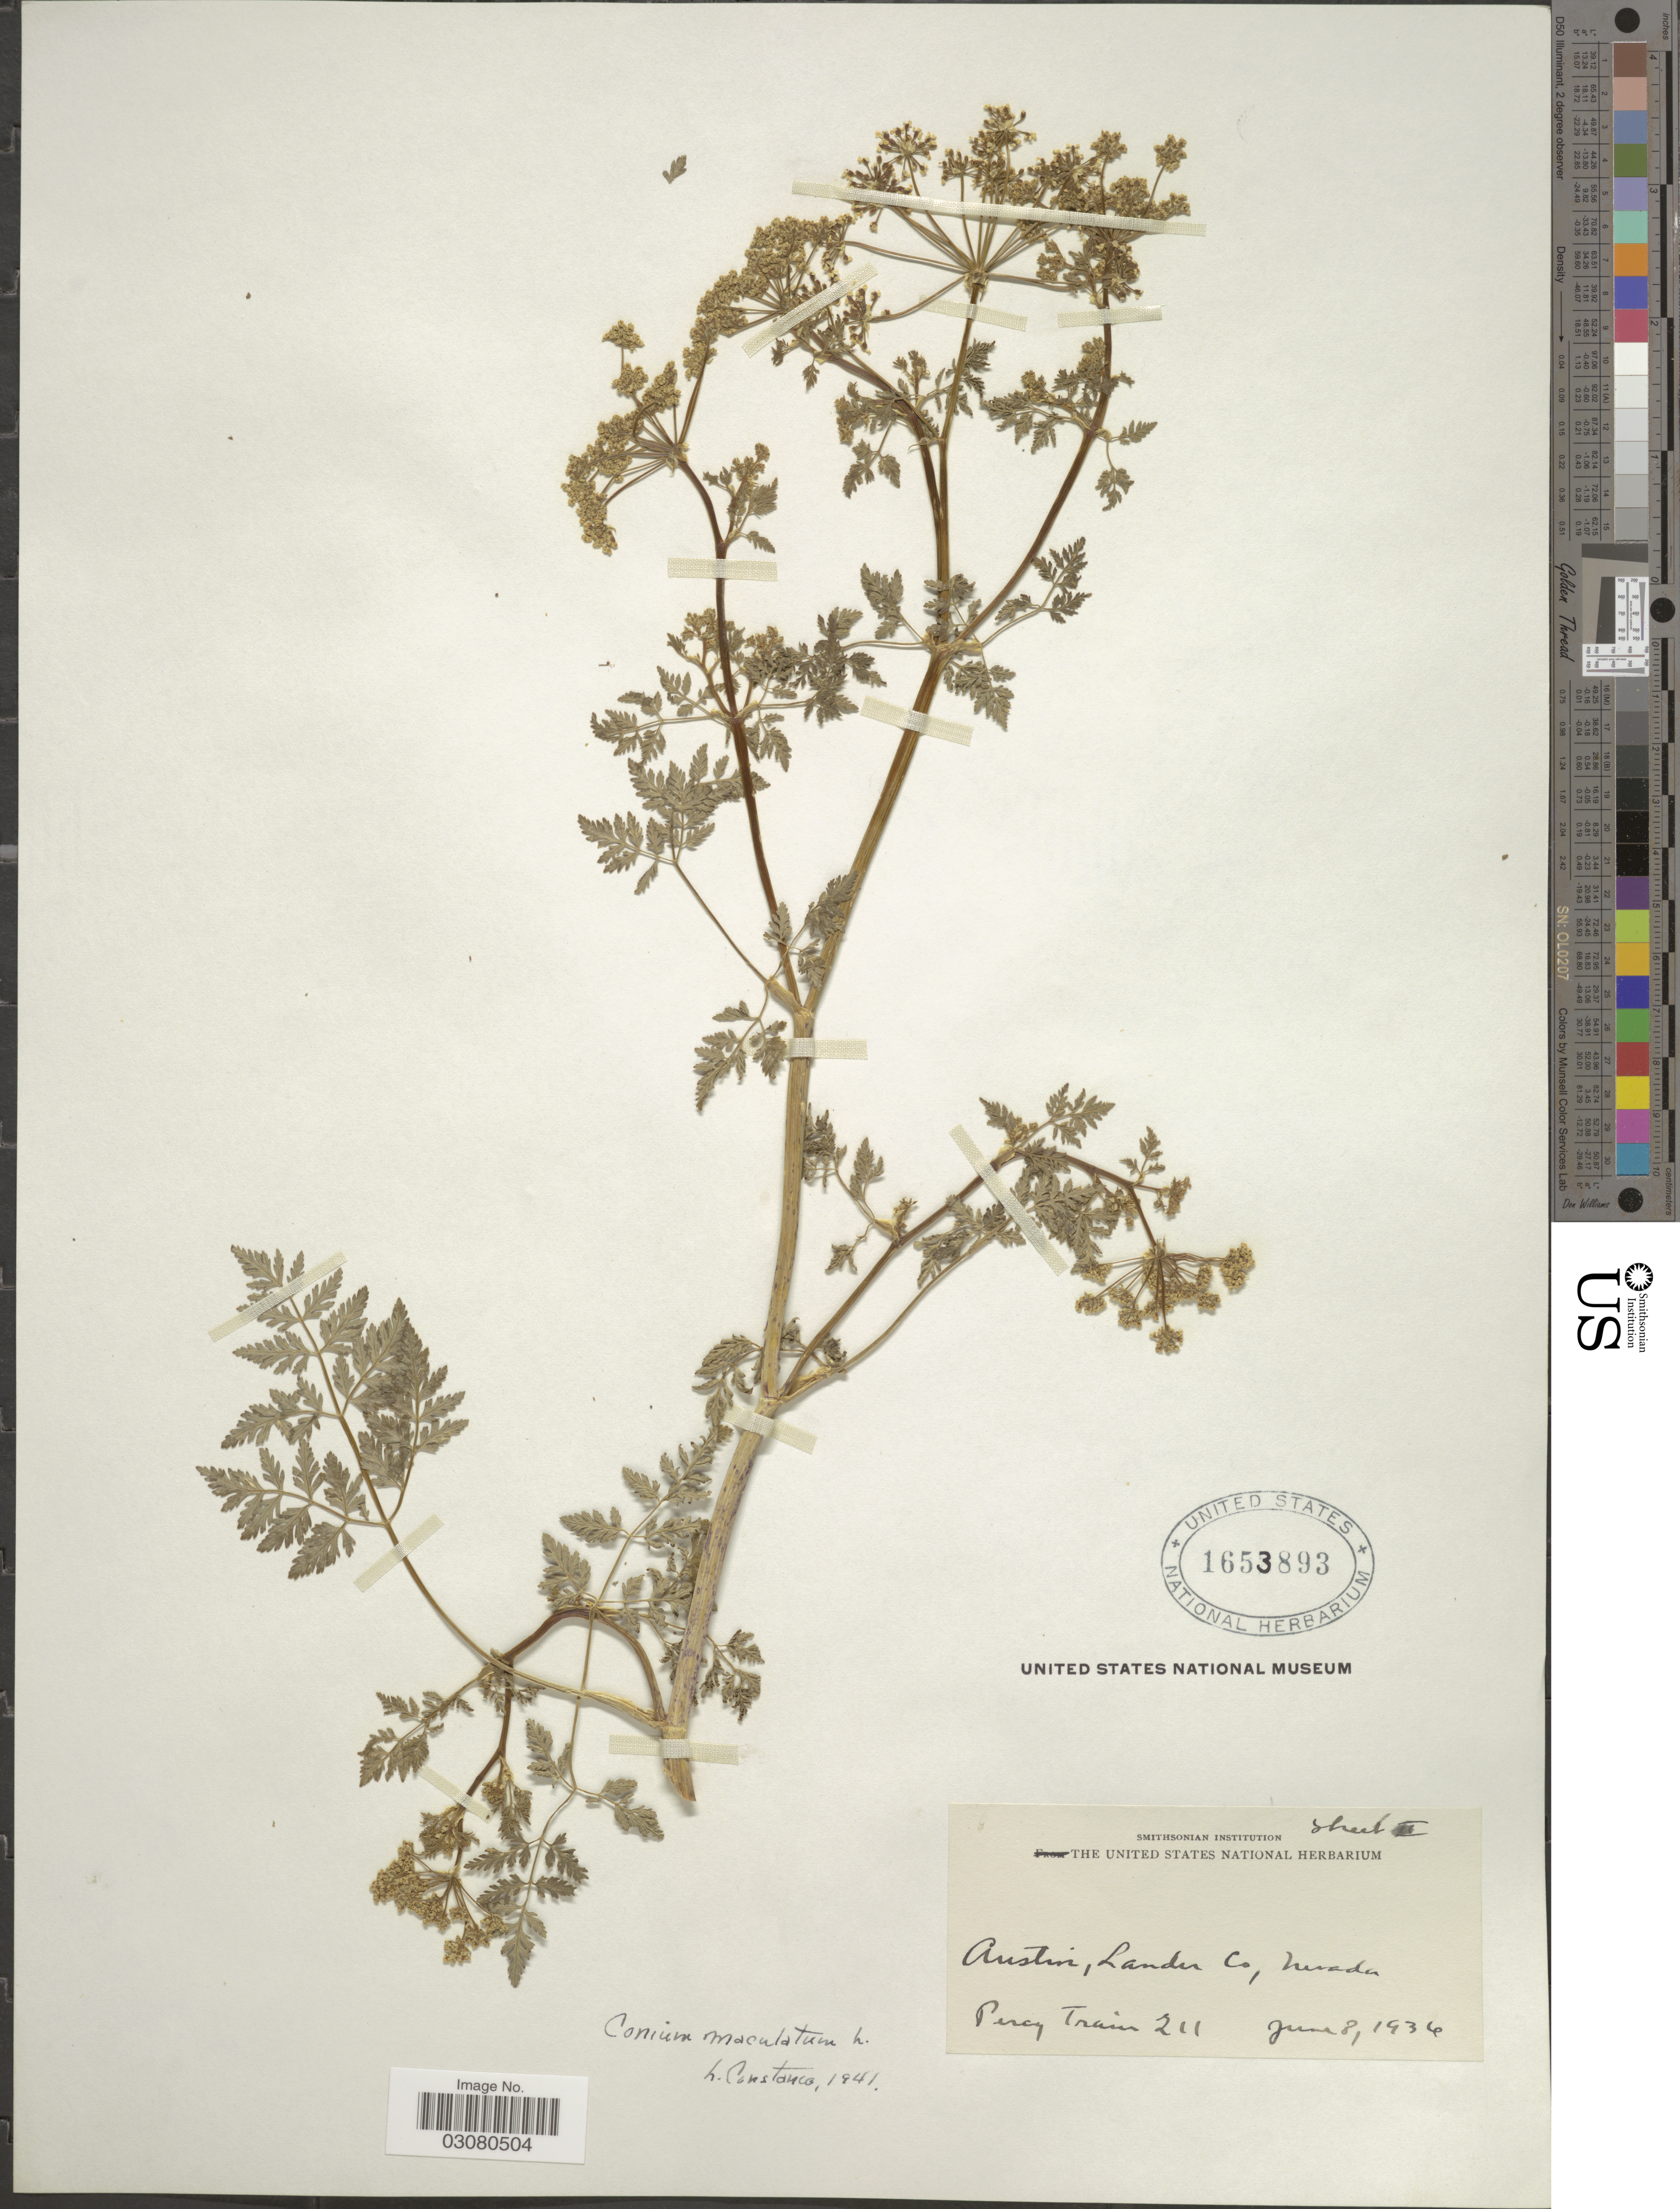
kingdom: Plantae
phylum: Tracheophyta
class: Magnoliopsida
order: Apiales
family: Apiaceae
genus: Conium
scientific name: Conium maculatum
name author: L.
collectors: P. Train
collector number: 211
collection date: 1934-06-08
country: United States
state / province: Nevada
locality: Austin, Lander Co.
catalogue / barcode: US 1653893